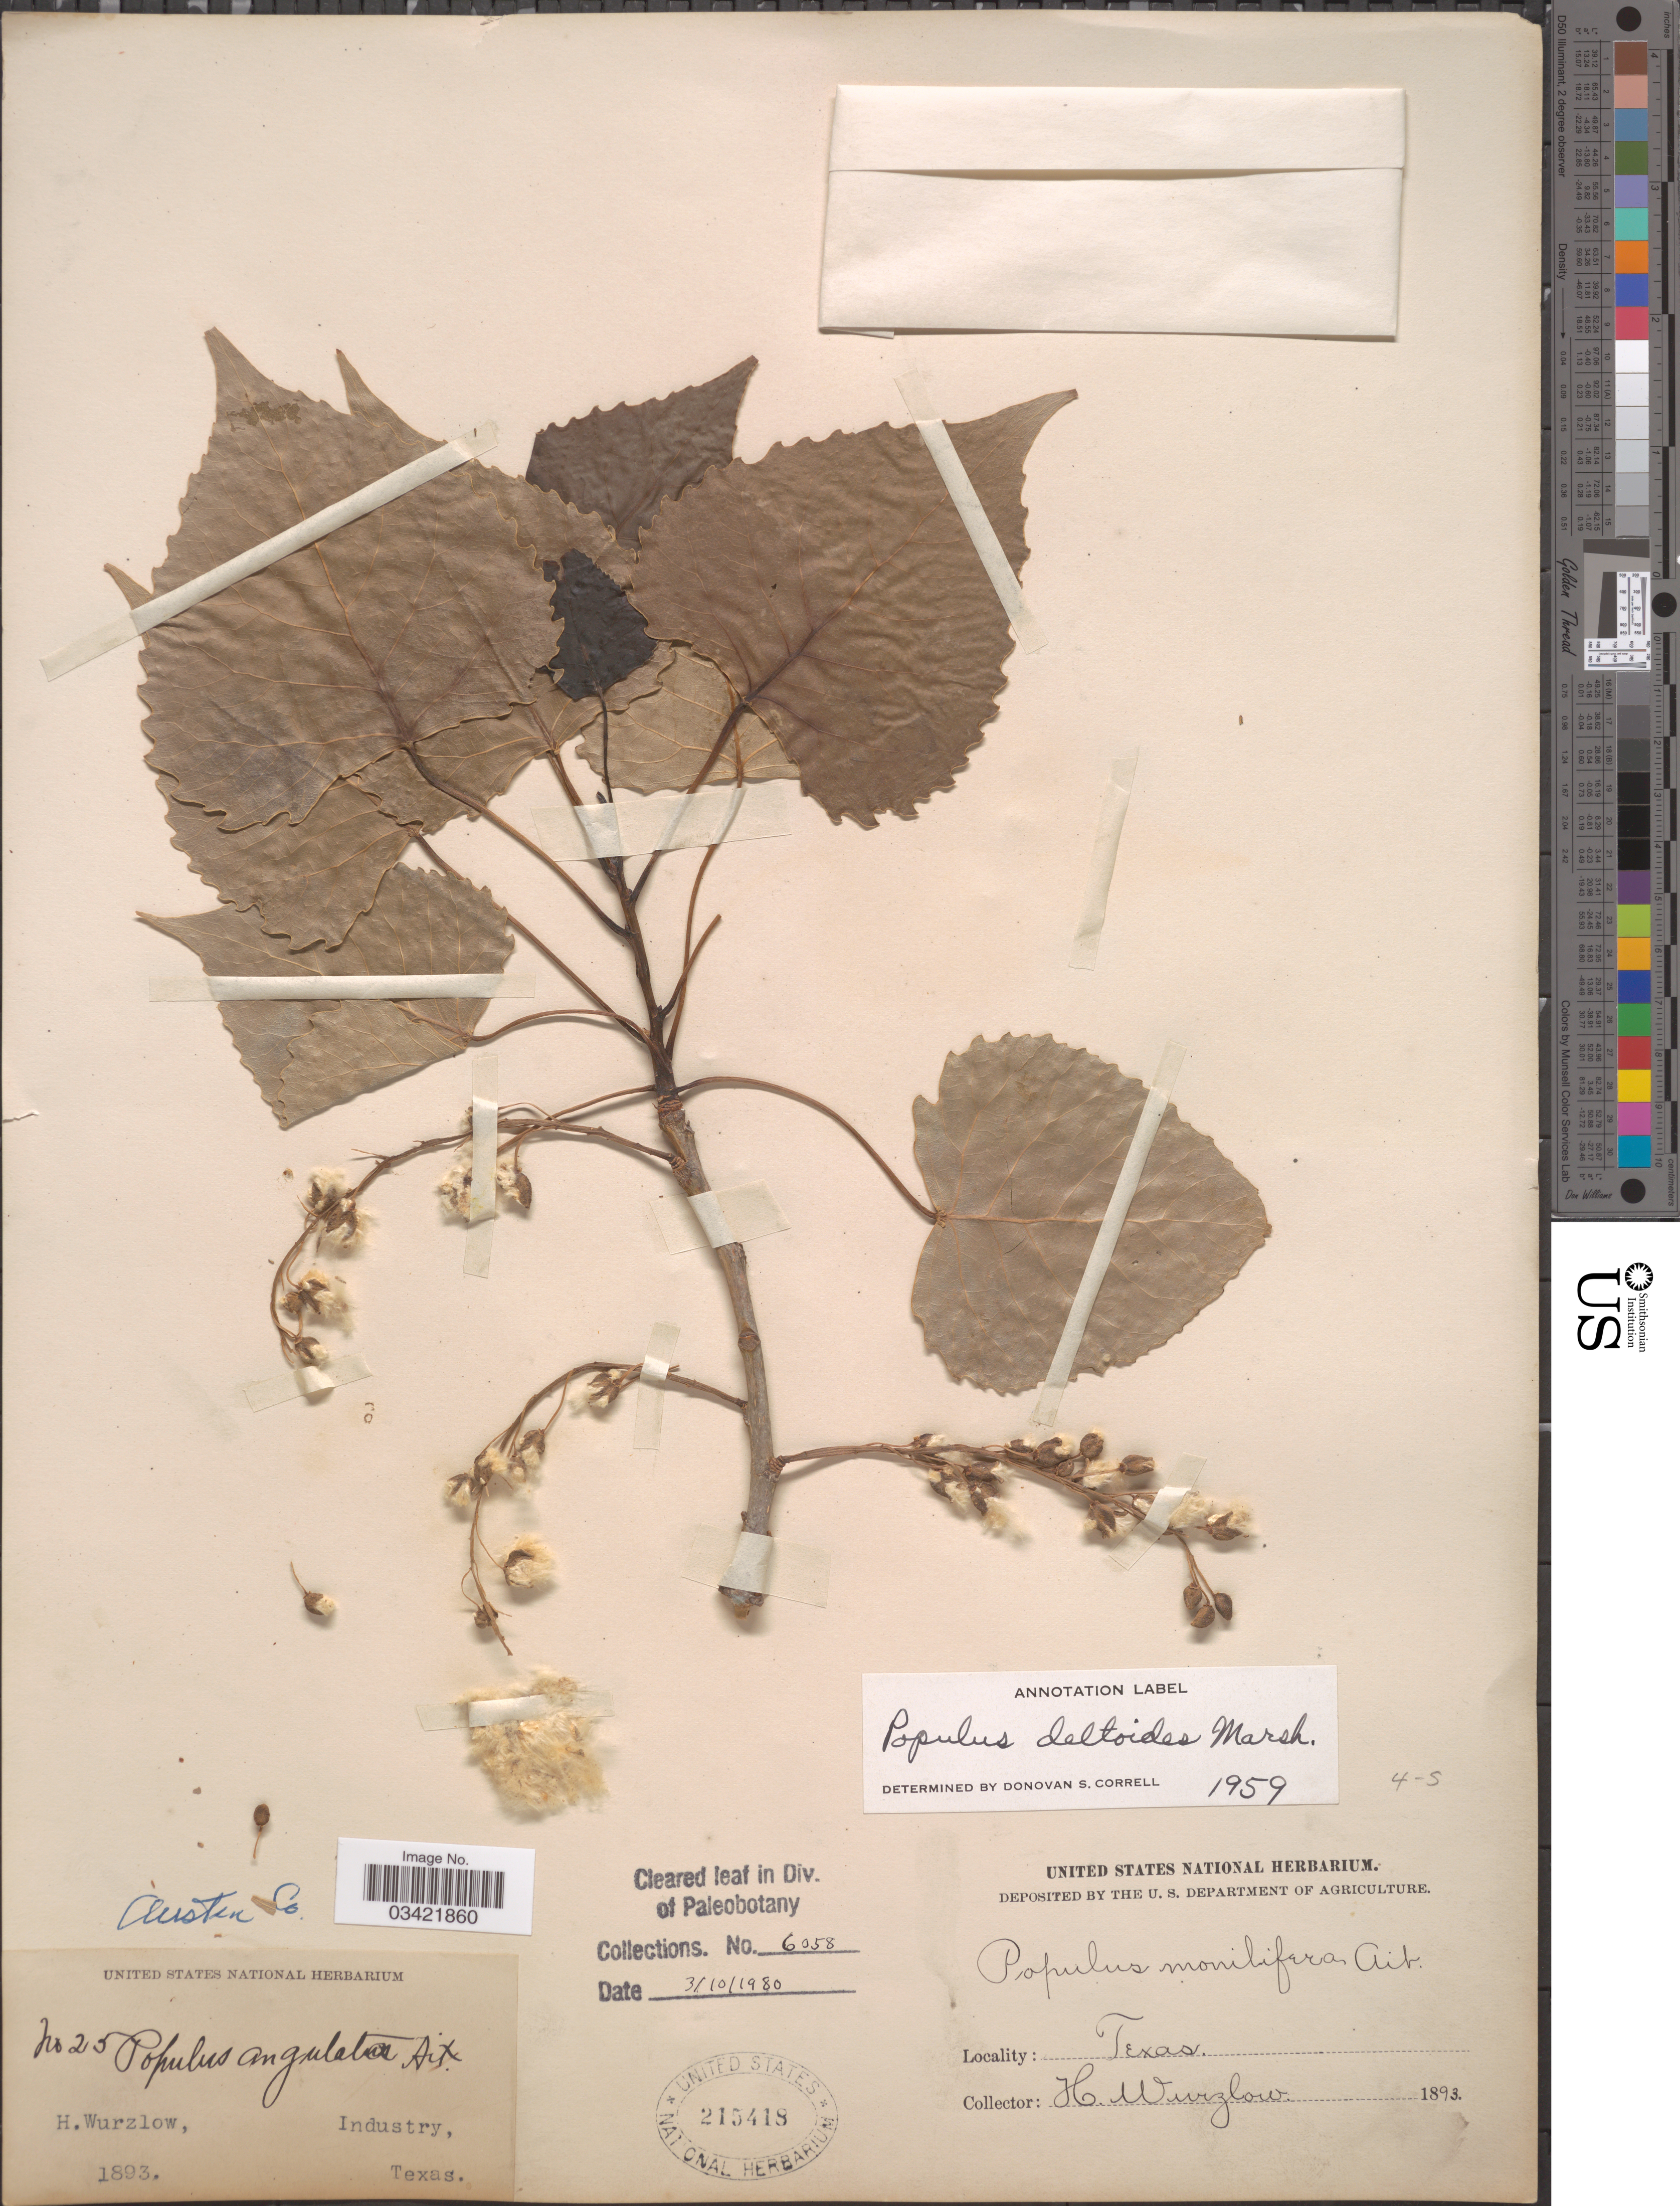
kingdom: Plantae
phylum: Tracheophyta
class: Magnoliopsida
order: Malpighiales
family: Salicaceae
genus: Populus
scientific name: Populus deltoides subsp. deltoides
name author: W. Bartram ex Marshall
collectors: H. Wurzlow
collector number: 25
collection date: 1893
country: United States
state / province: Texas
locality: Austin Co. Industry.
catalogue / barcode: US 215418